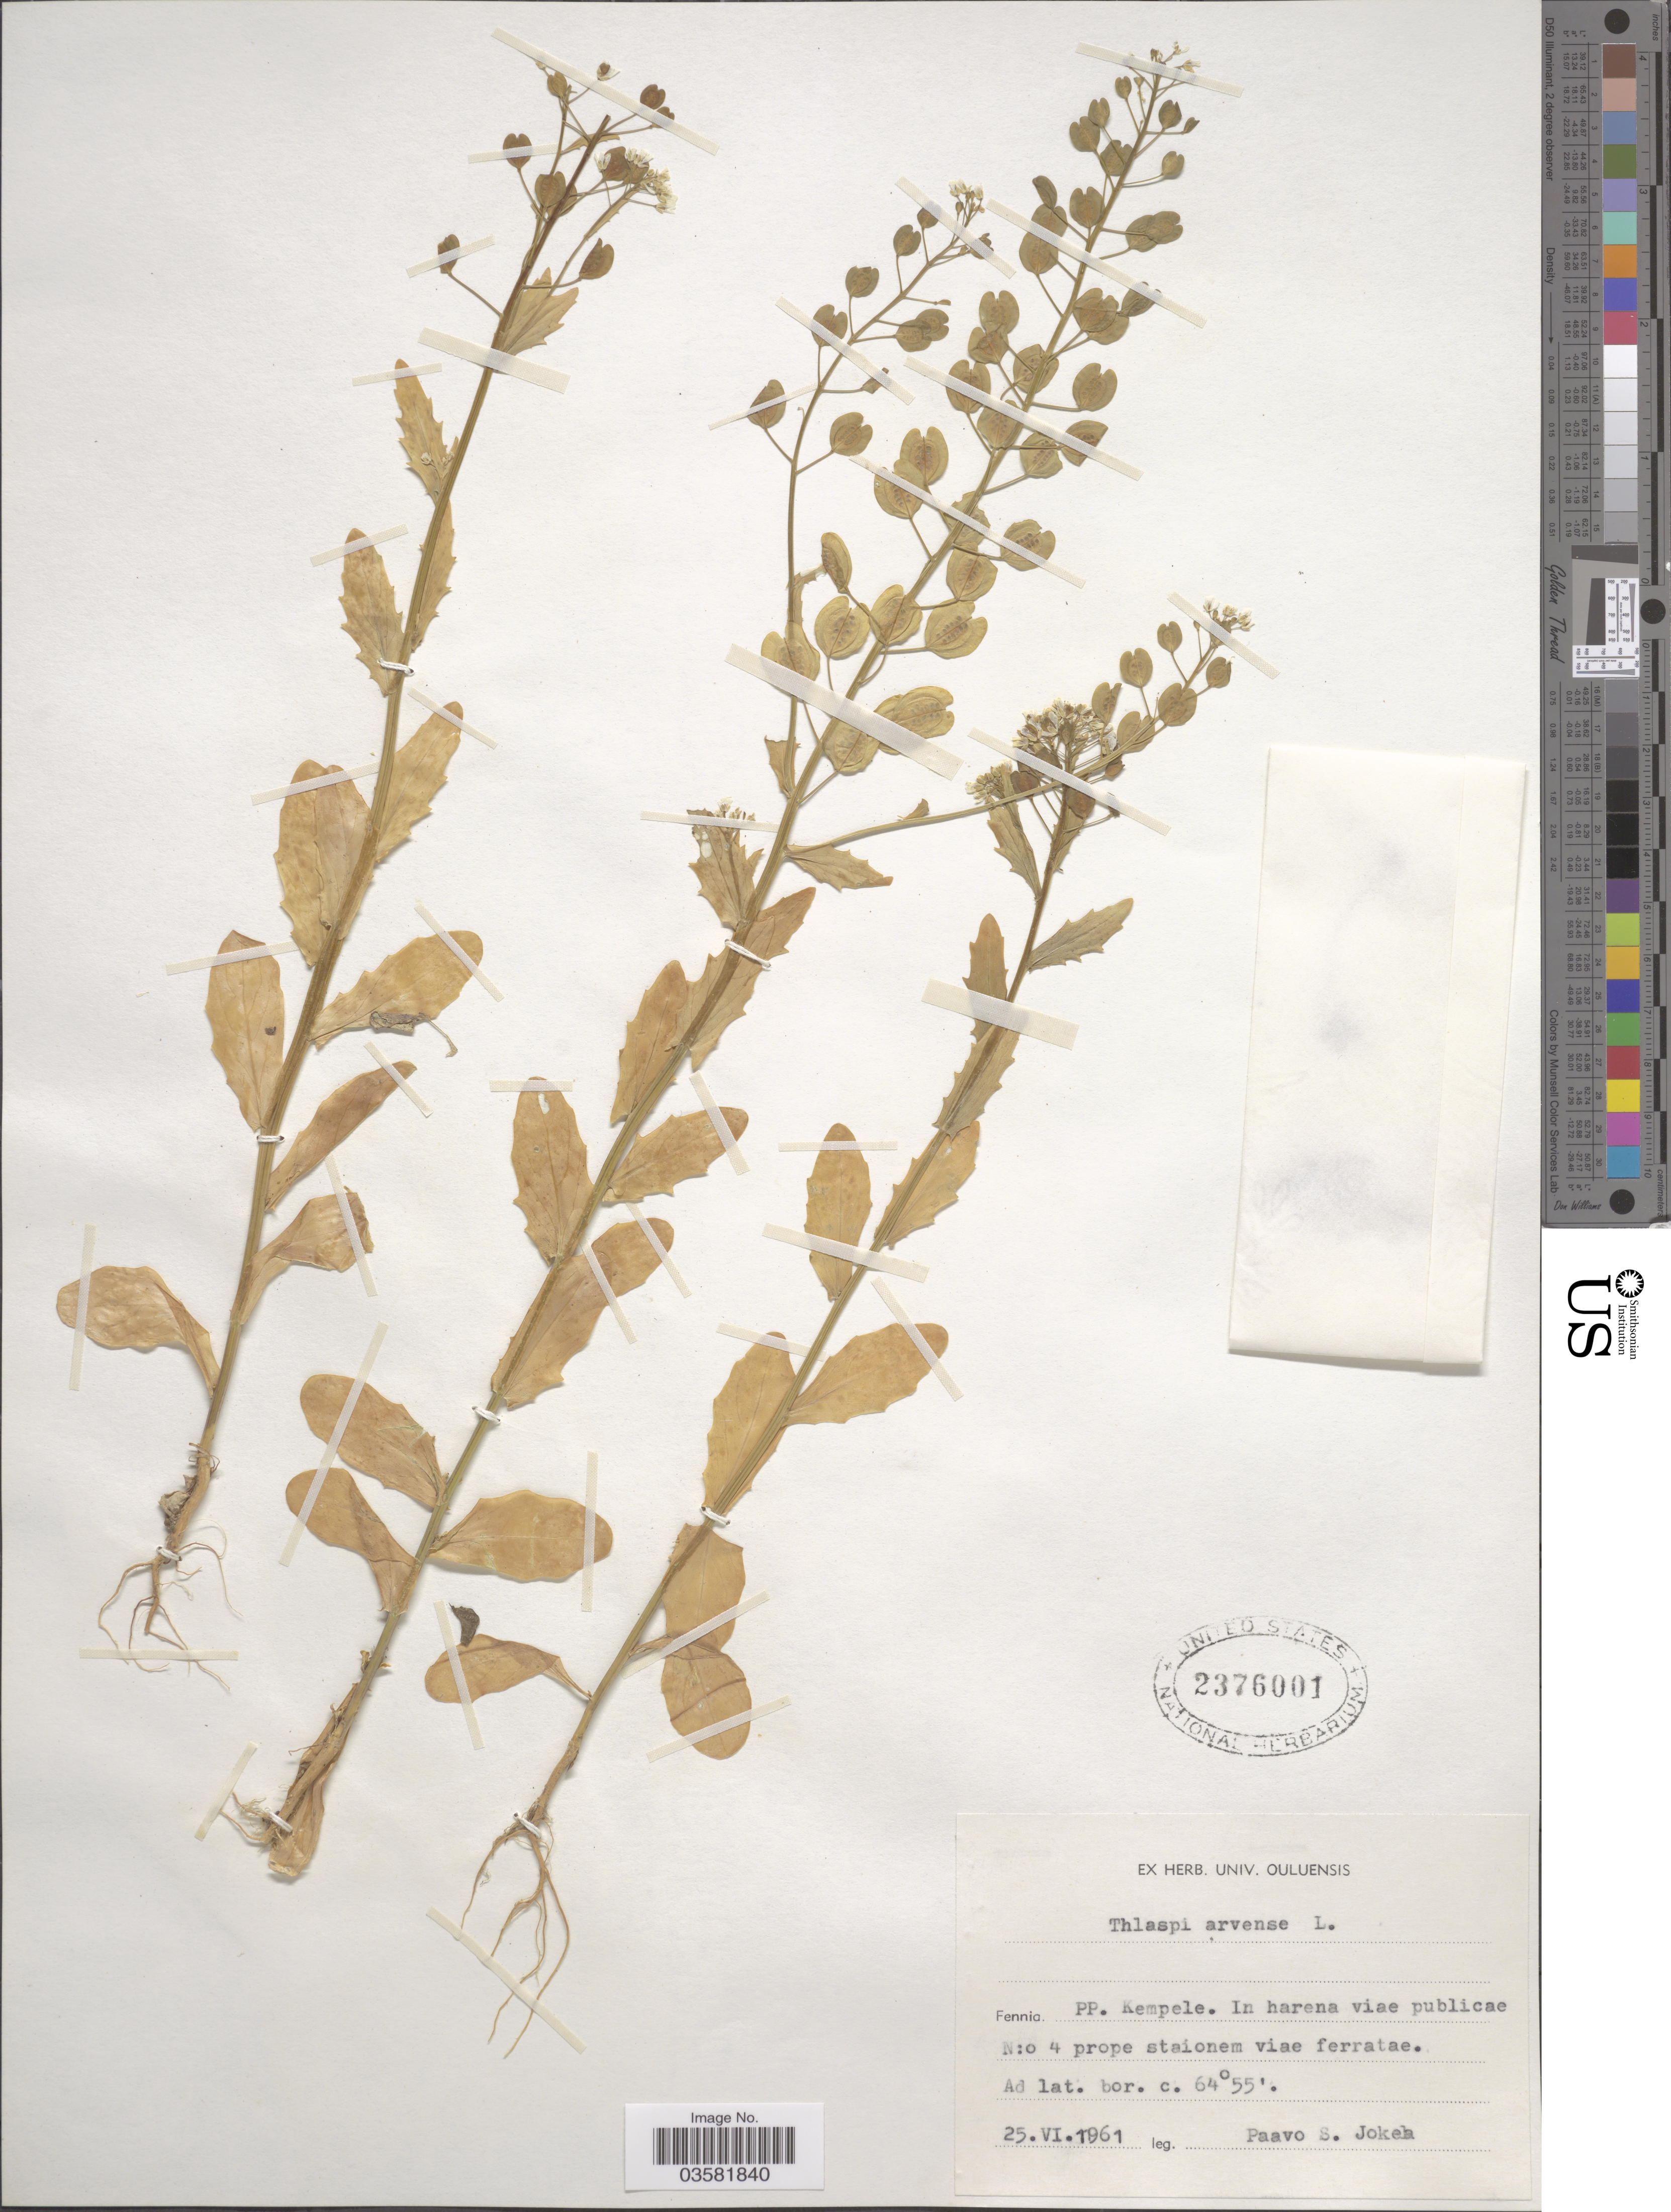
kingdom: Plantae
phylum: Tracheophyta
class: Magnoliopsida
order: Brassicales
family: Brassicaceae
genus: Thlaspi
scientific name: Thlaspi arvense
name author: L.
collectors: P. Jokela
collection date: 1961-06-25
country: Finland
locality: Fennia. PP. Kempele. In harena viae publicae. N: 0 4 prope staionem viae ferratae.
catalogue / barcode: US 2376001